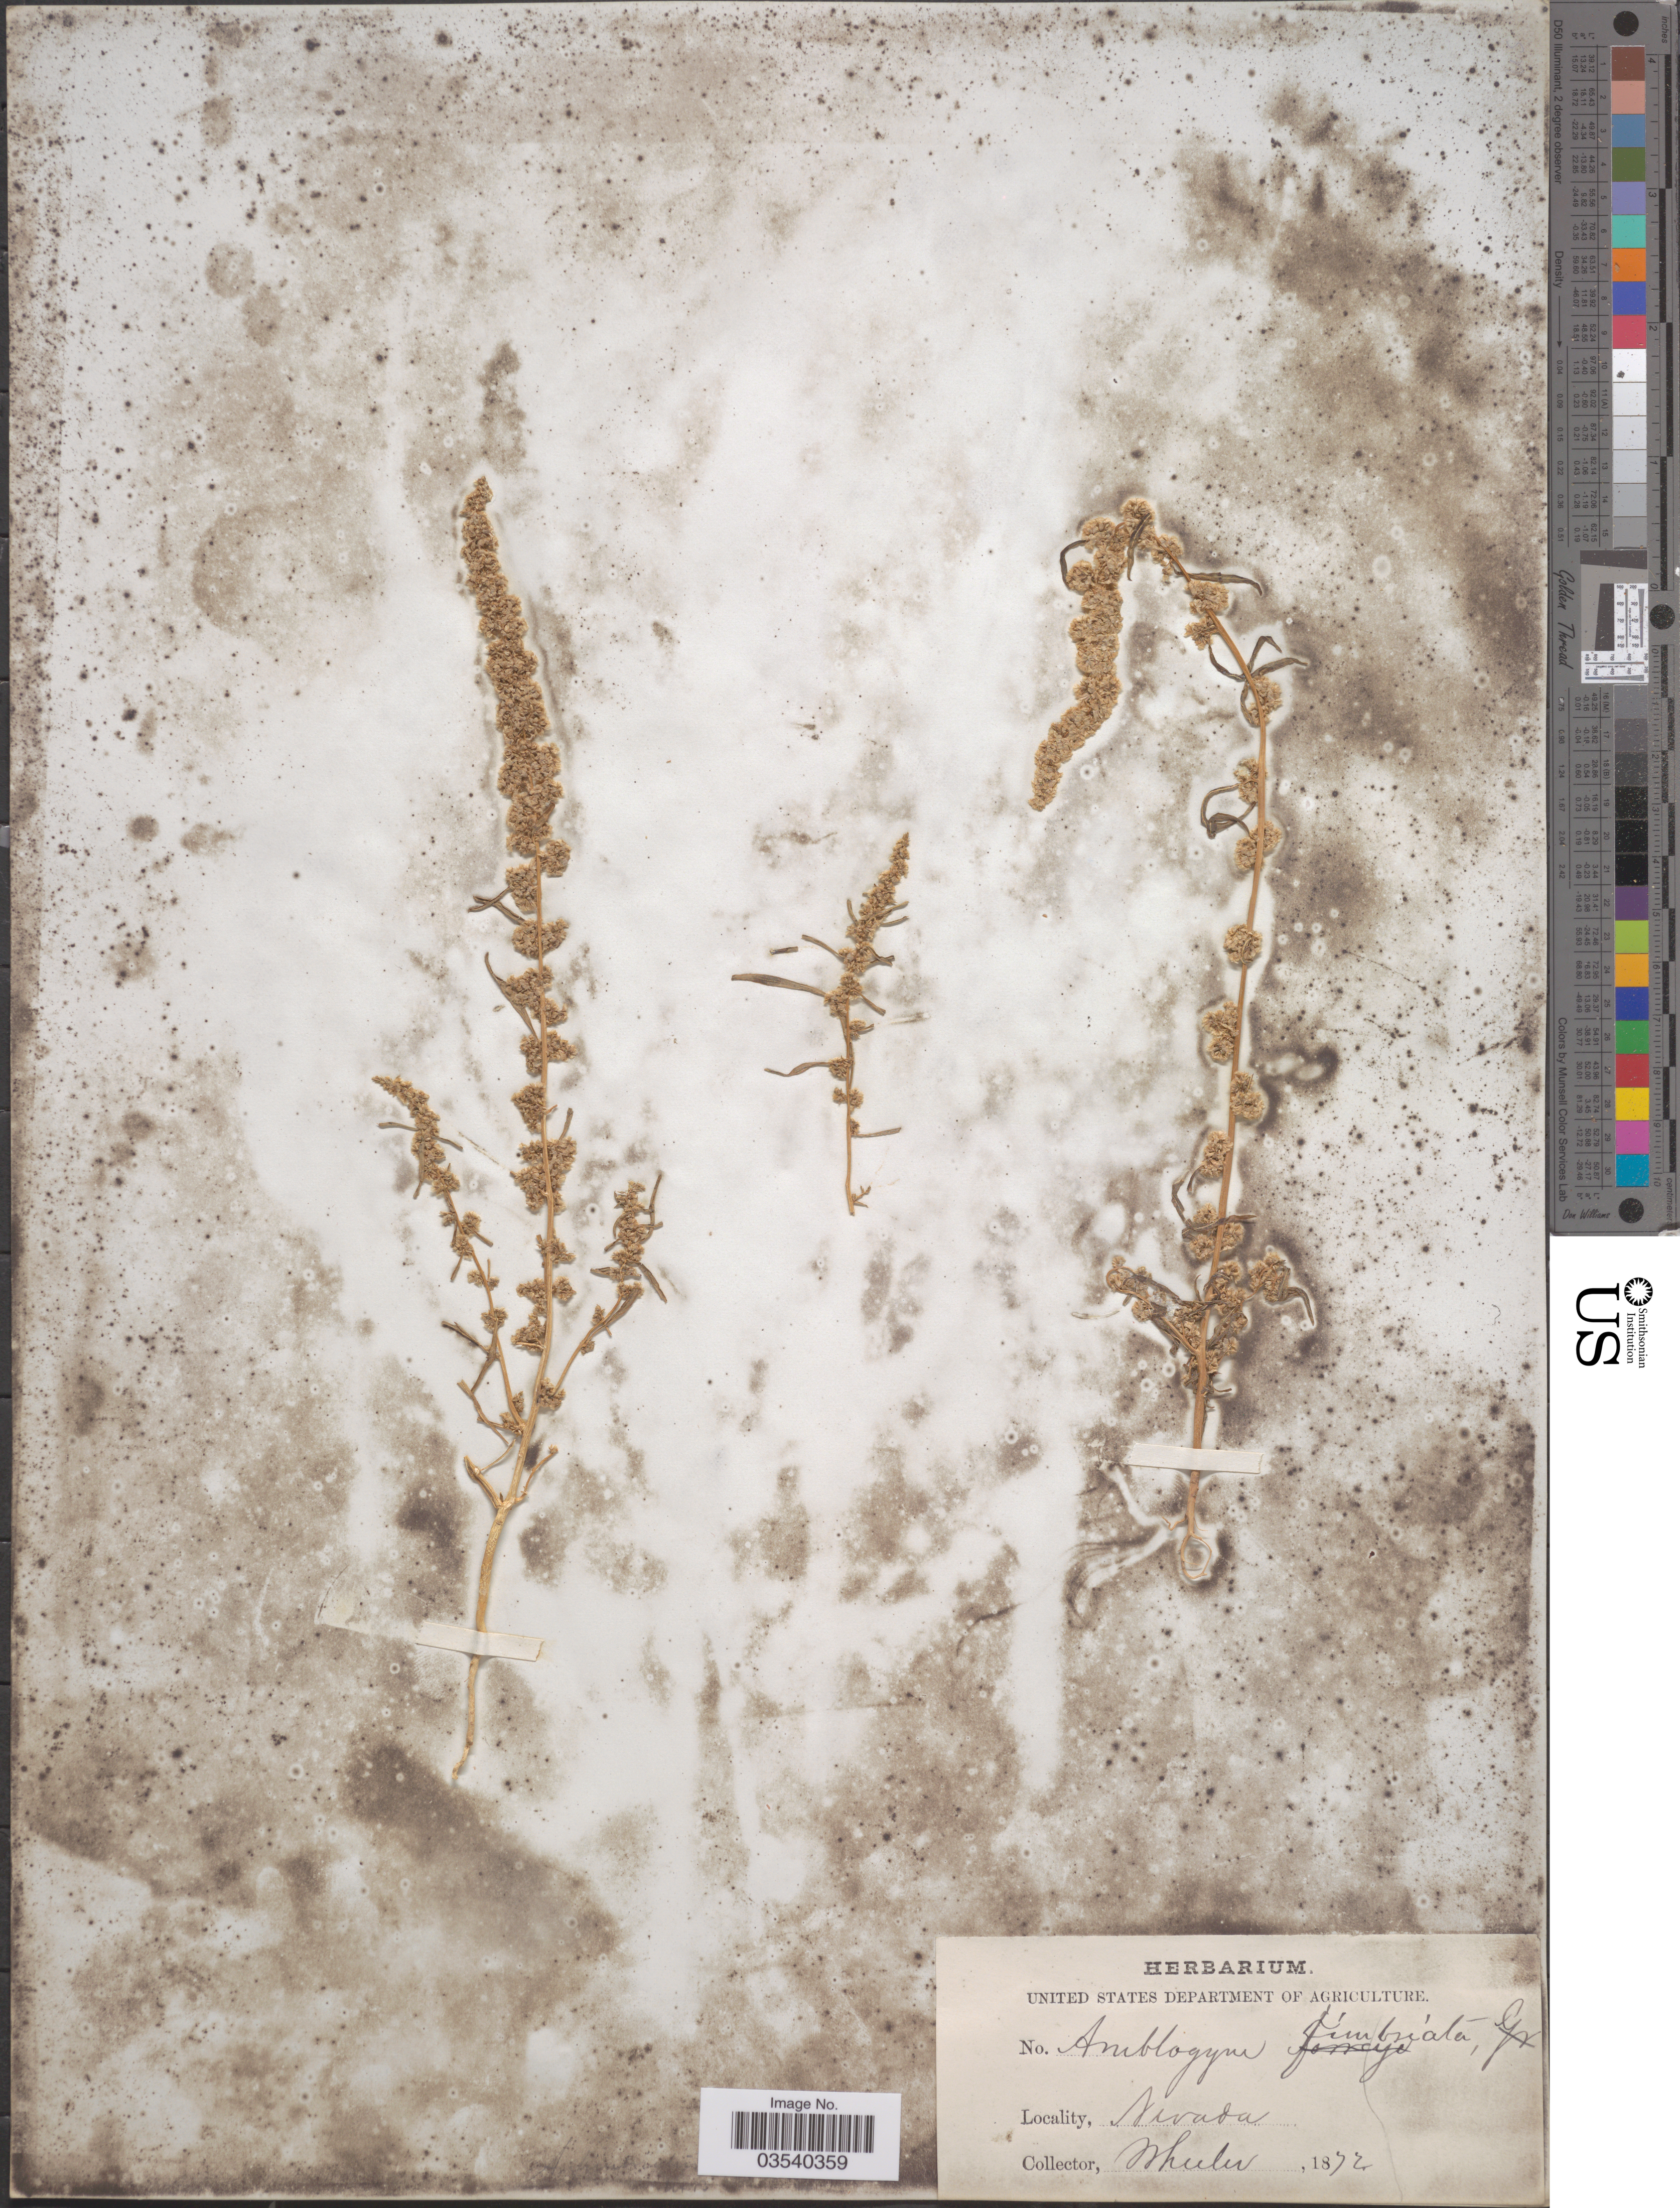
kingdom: Plantae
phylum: Tracheophyta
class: Magnoliopsida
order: Caryophyllales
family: Amaranthaceae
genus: Amaranthus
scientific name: Amaranthus fimbriatus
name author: (Torr.) Benth. ex S. Watson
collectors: -- Wheeler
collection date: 1872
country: United States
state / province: Nevada